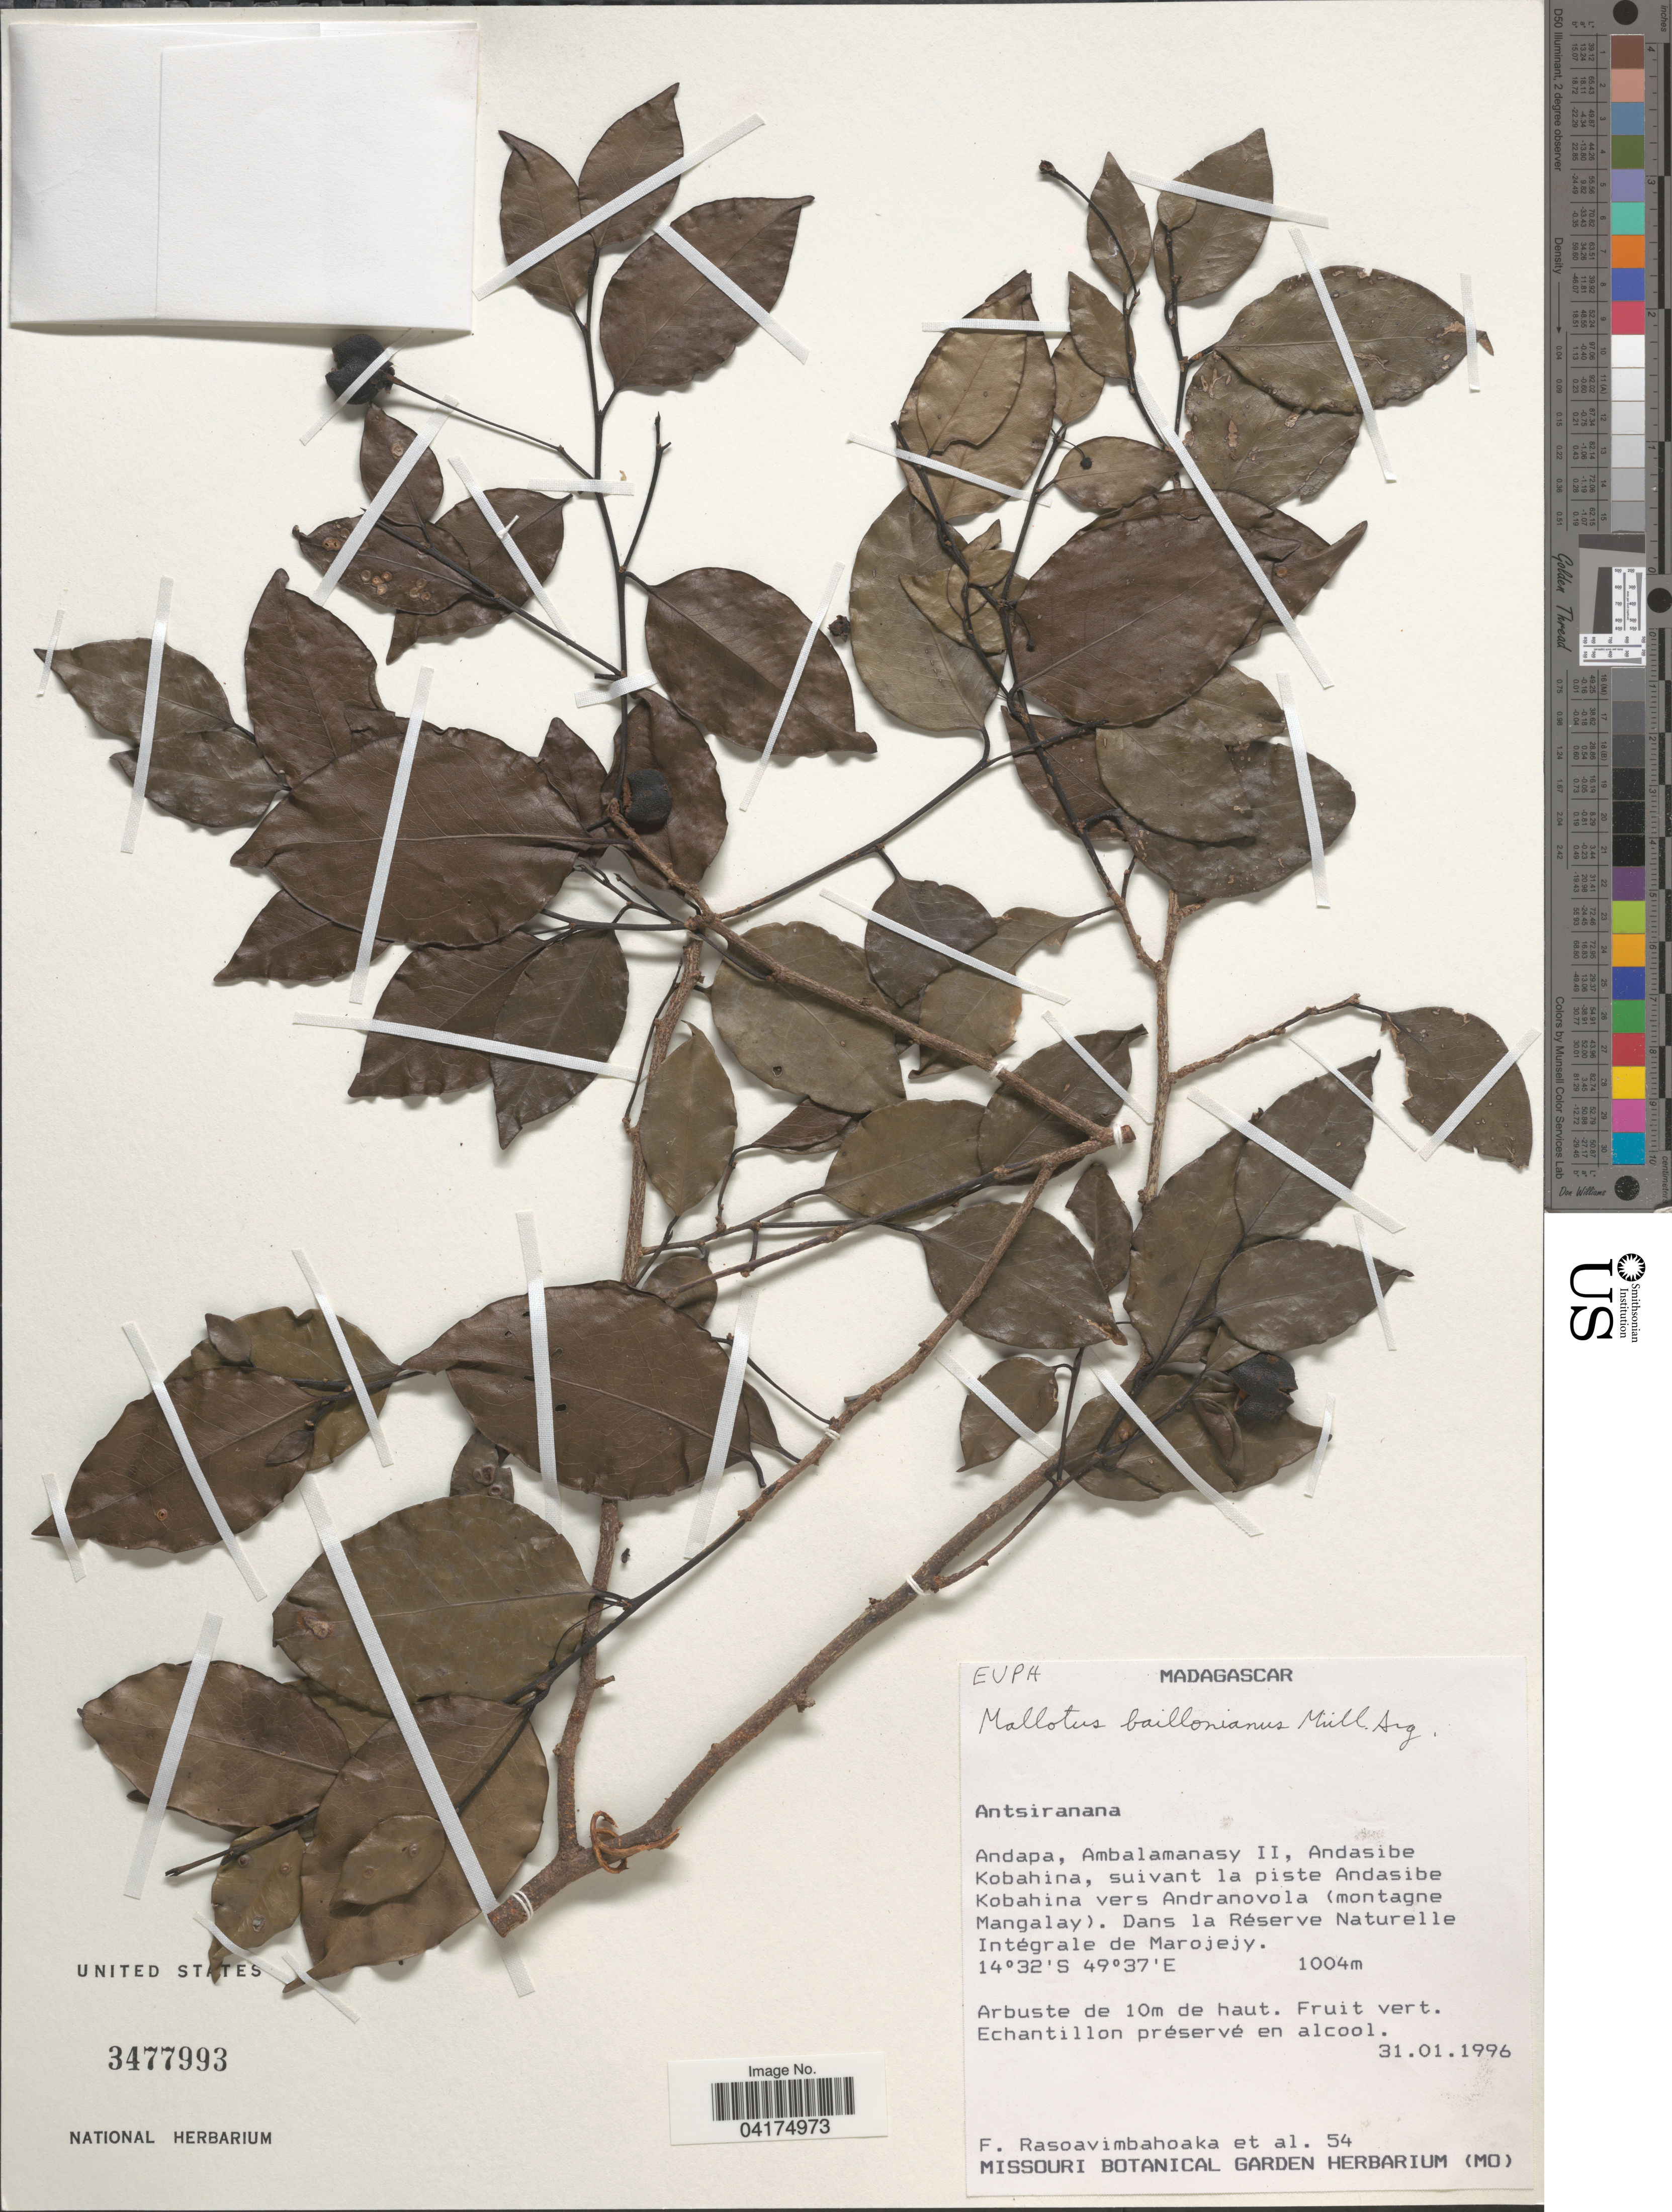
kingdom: Plantae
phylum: Tracheophyta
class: Magnoliopsida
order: Malpighiales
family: Euphorbiaceae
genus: Mallotus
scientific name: Mallotus baillonianus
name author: Müll. Arg.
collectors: F. Rasoavimbahoaka & et al.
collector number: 54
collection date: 1996-01-31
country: Madagascar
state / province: Sava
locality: Andapa, Ambalamanasy II, Andasibe Kobahina, suivant la piste Andasibe Kobahine vers Andranovola (montagne Mangalay). Dans la Réserve Naturelle Intégrale de Marojejy.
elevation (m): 1004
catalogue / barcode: US 3477993